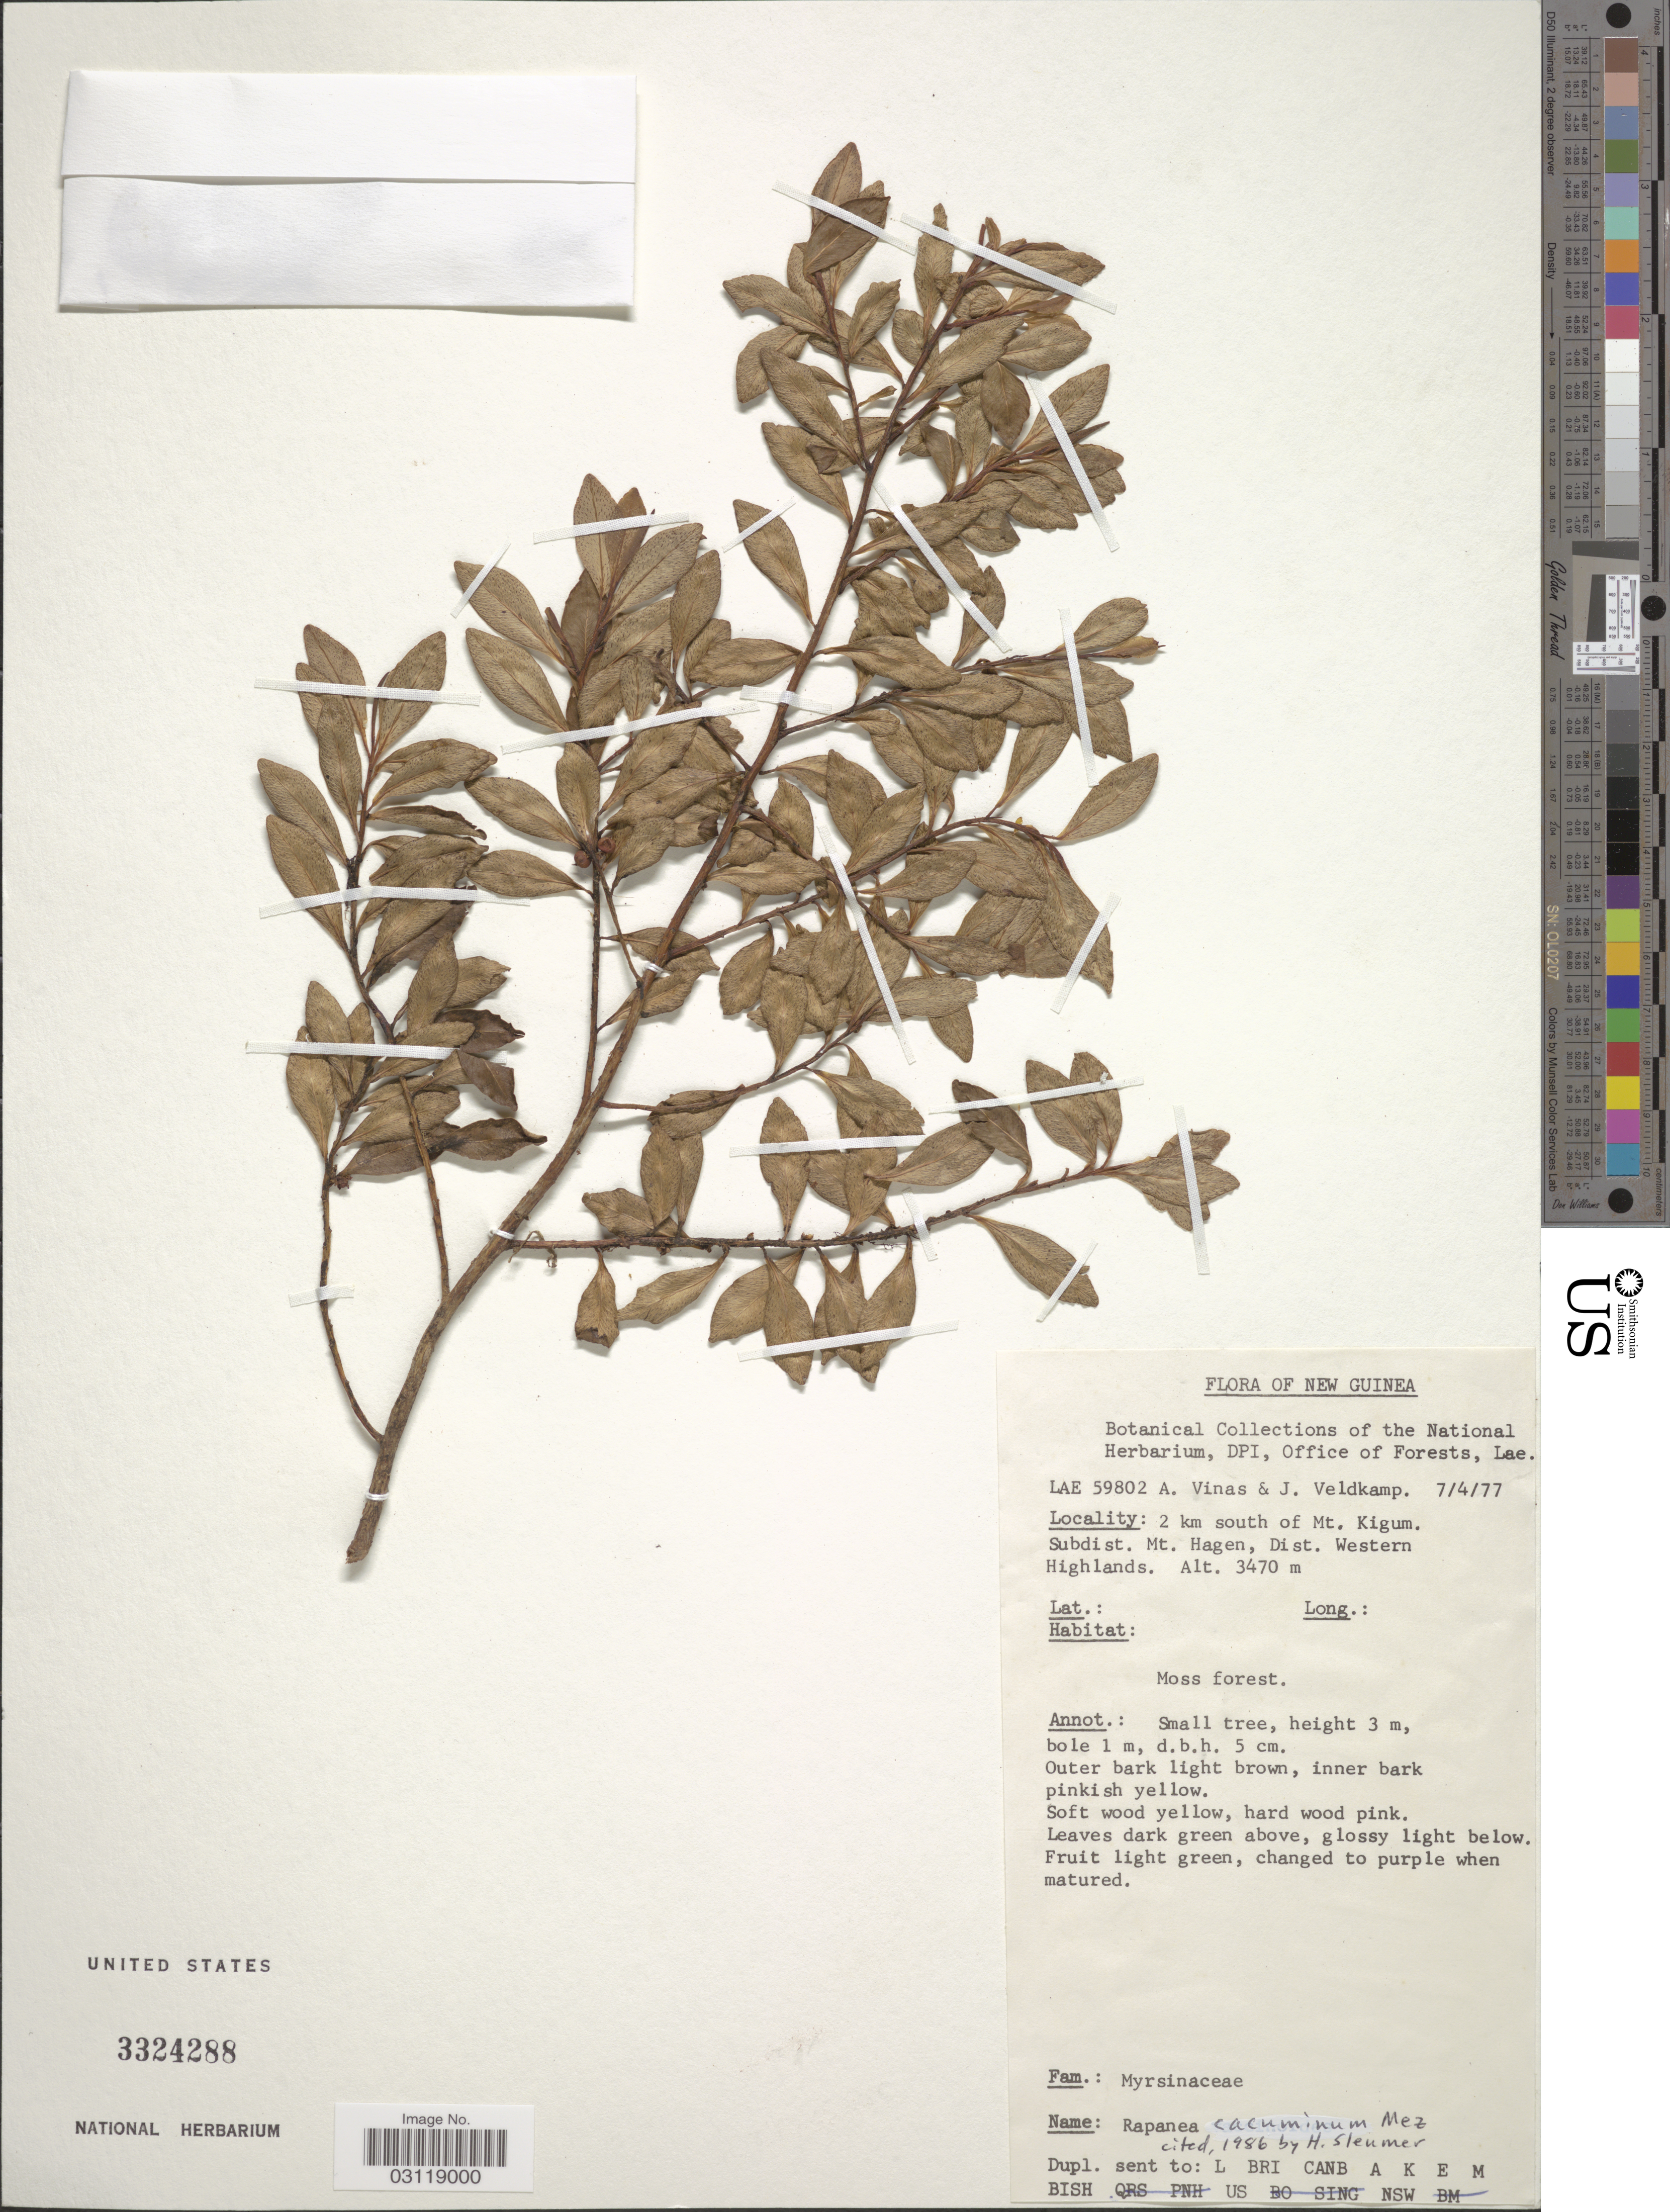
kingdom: Plantae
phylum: Tracheophyta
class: Magnoliopsida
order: Ericales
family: Primulaceae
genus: Rapanea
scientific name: Rapanea cacuminum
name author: Mez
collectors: A. Vinas & J. F. Veldkamp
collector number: LAE59802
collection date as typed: Transcribed d/m/y: 7/4/77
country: Papua New Guinea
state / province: Western Highlands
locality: New Guinea. 2 km south of Mt. Kigum. Subdist. Mt. Hagen, Dist. Western Highlands.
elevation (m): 3470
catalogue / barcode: US 3324288